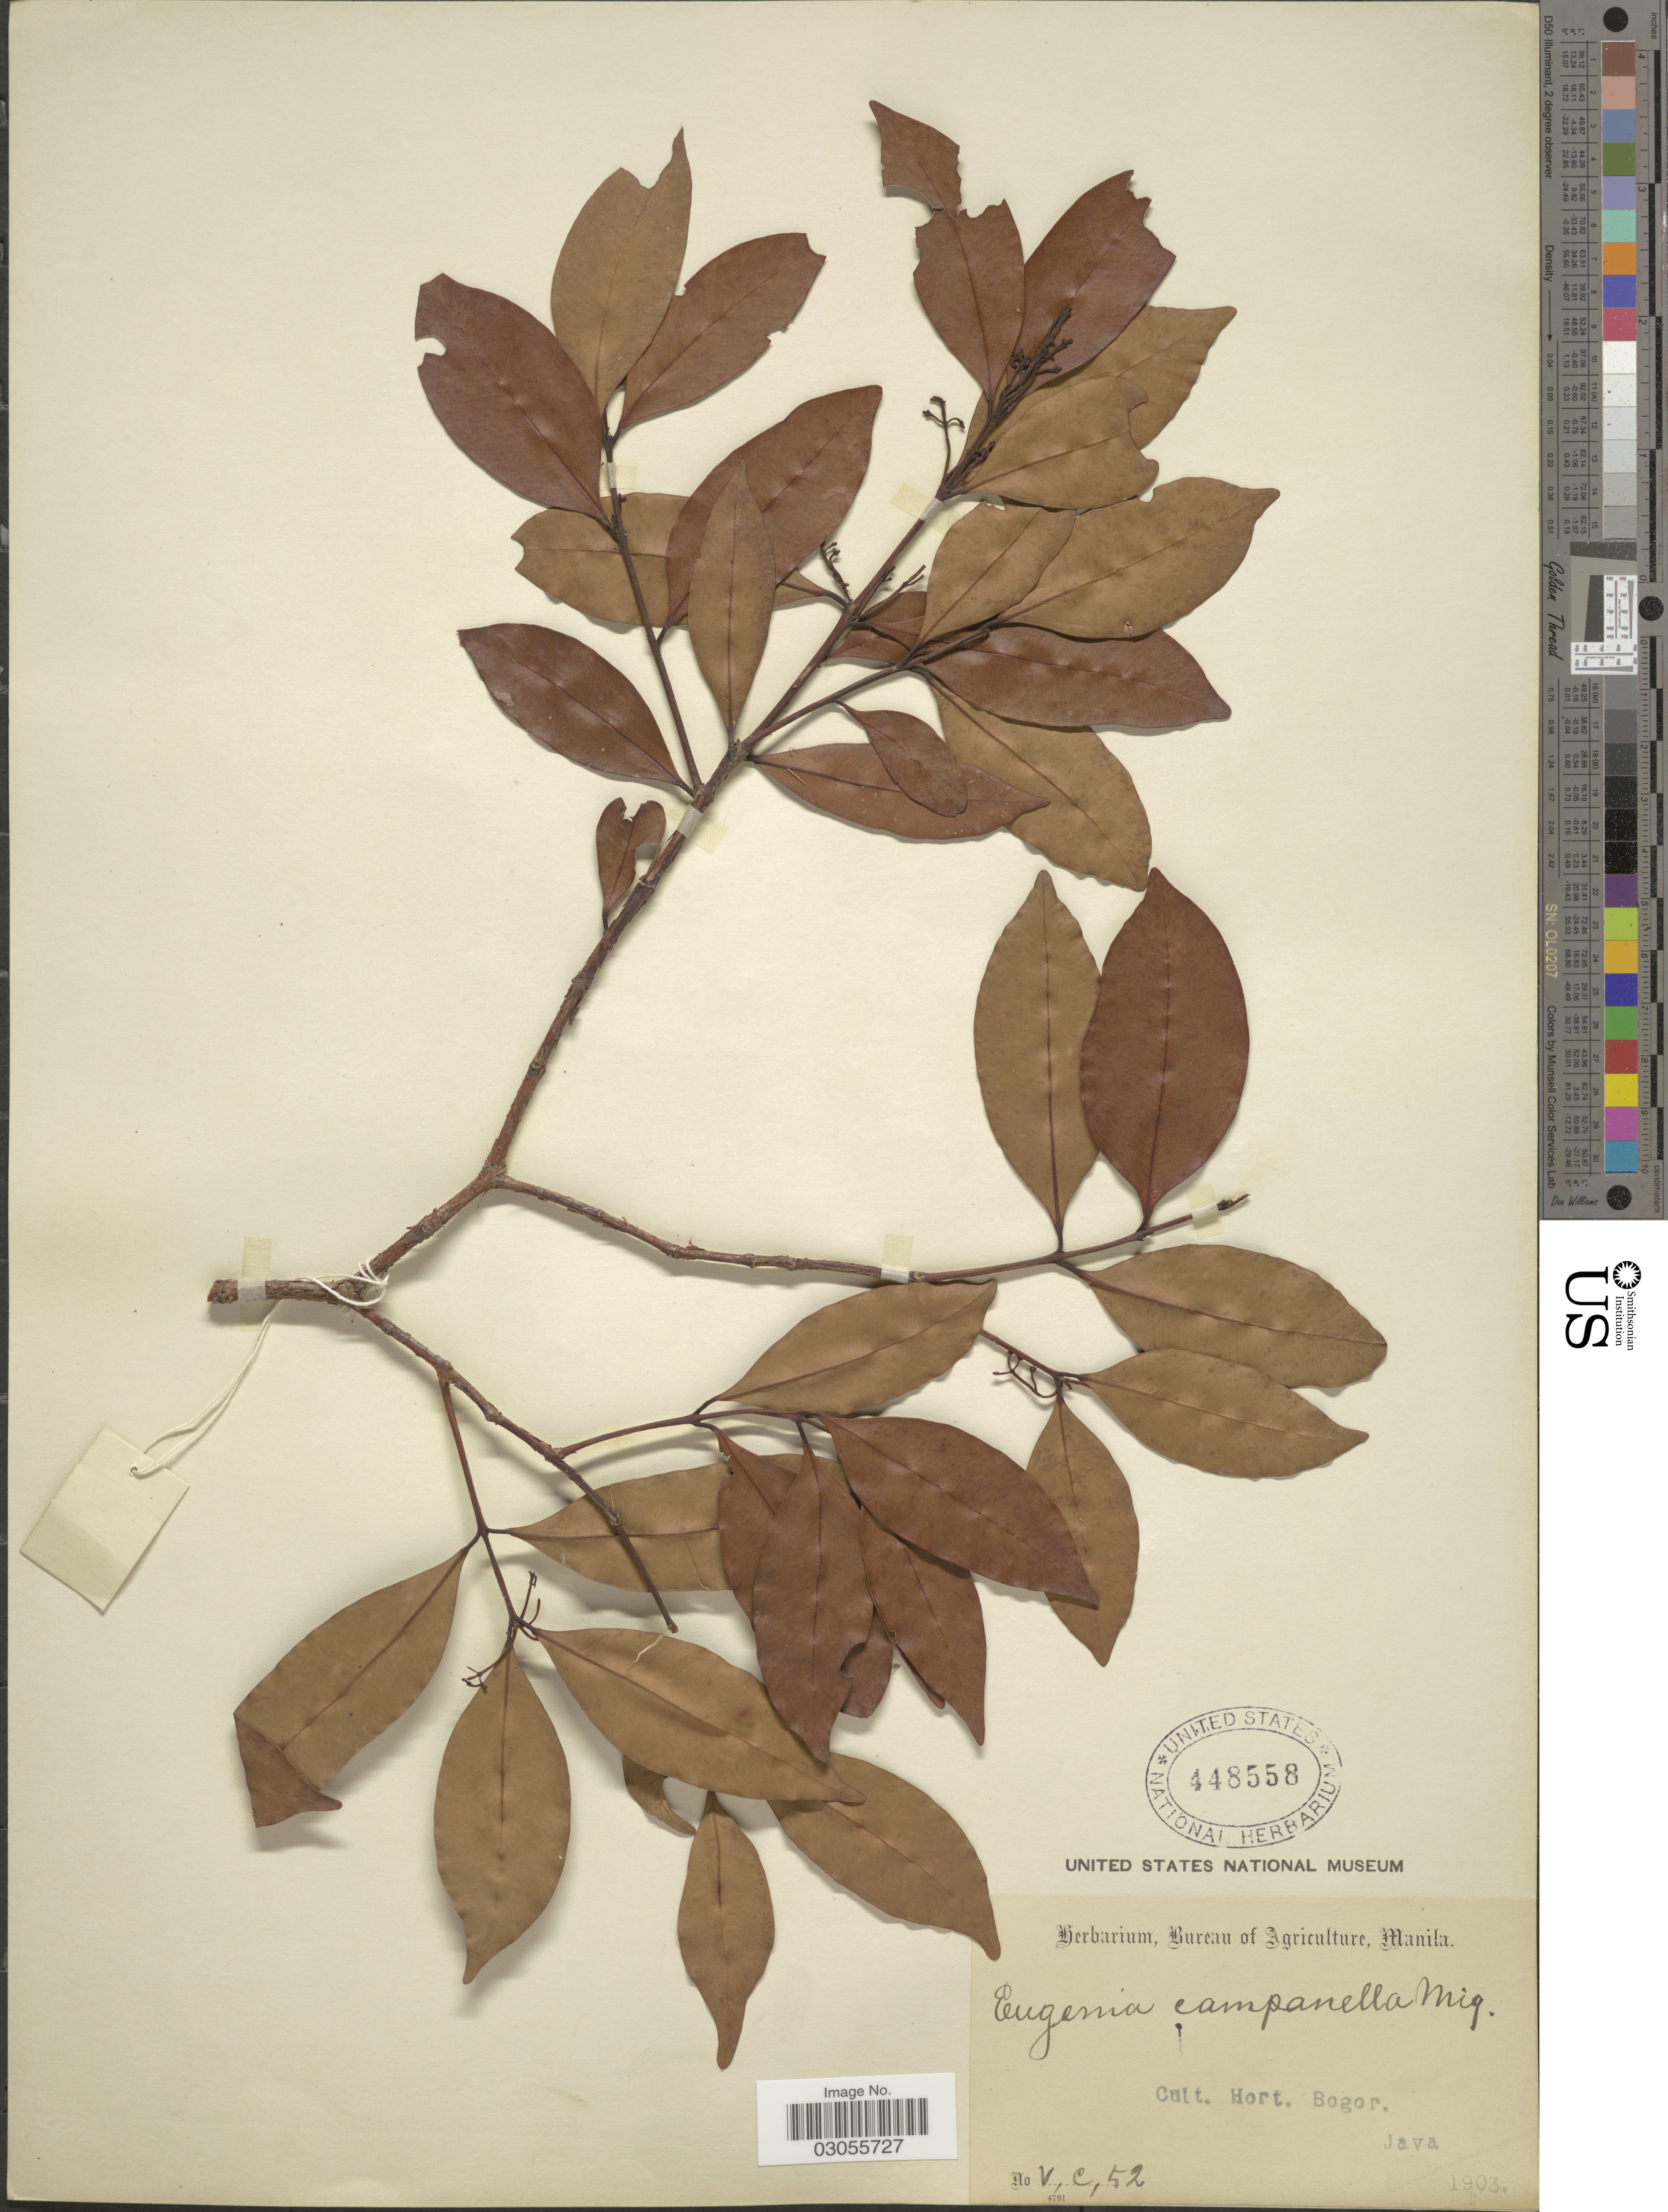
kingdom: Plantae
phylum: Tracheophyta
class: Magnoliopsida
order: Myrtales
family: Myrtaceae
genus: Eugenia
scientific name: Eugenia campanella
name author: Miq.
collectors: ex Herb. Bur. Agric. Manila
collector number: V, C, 52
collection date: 1903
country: Indonesia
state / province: Java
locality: Cult. Hort. Bogor.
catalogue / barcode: US 448558